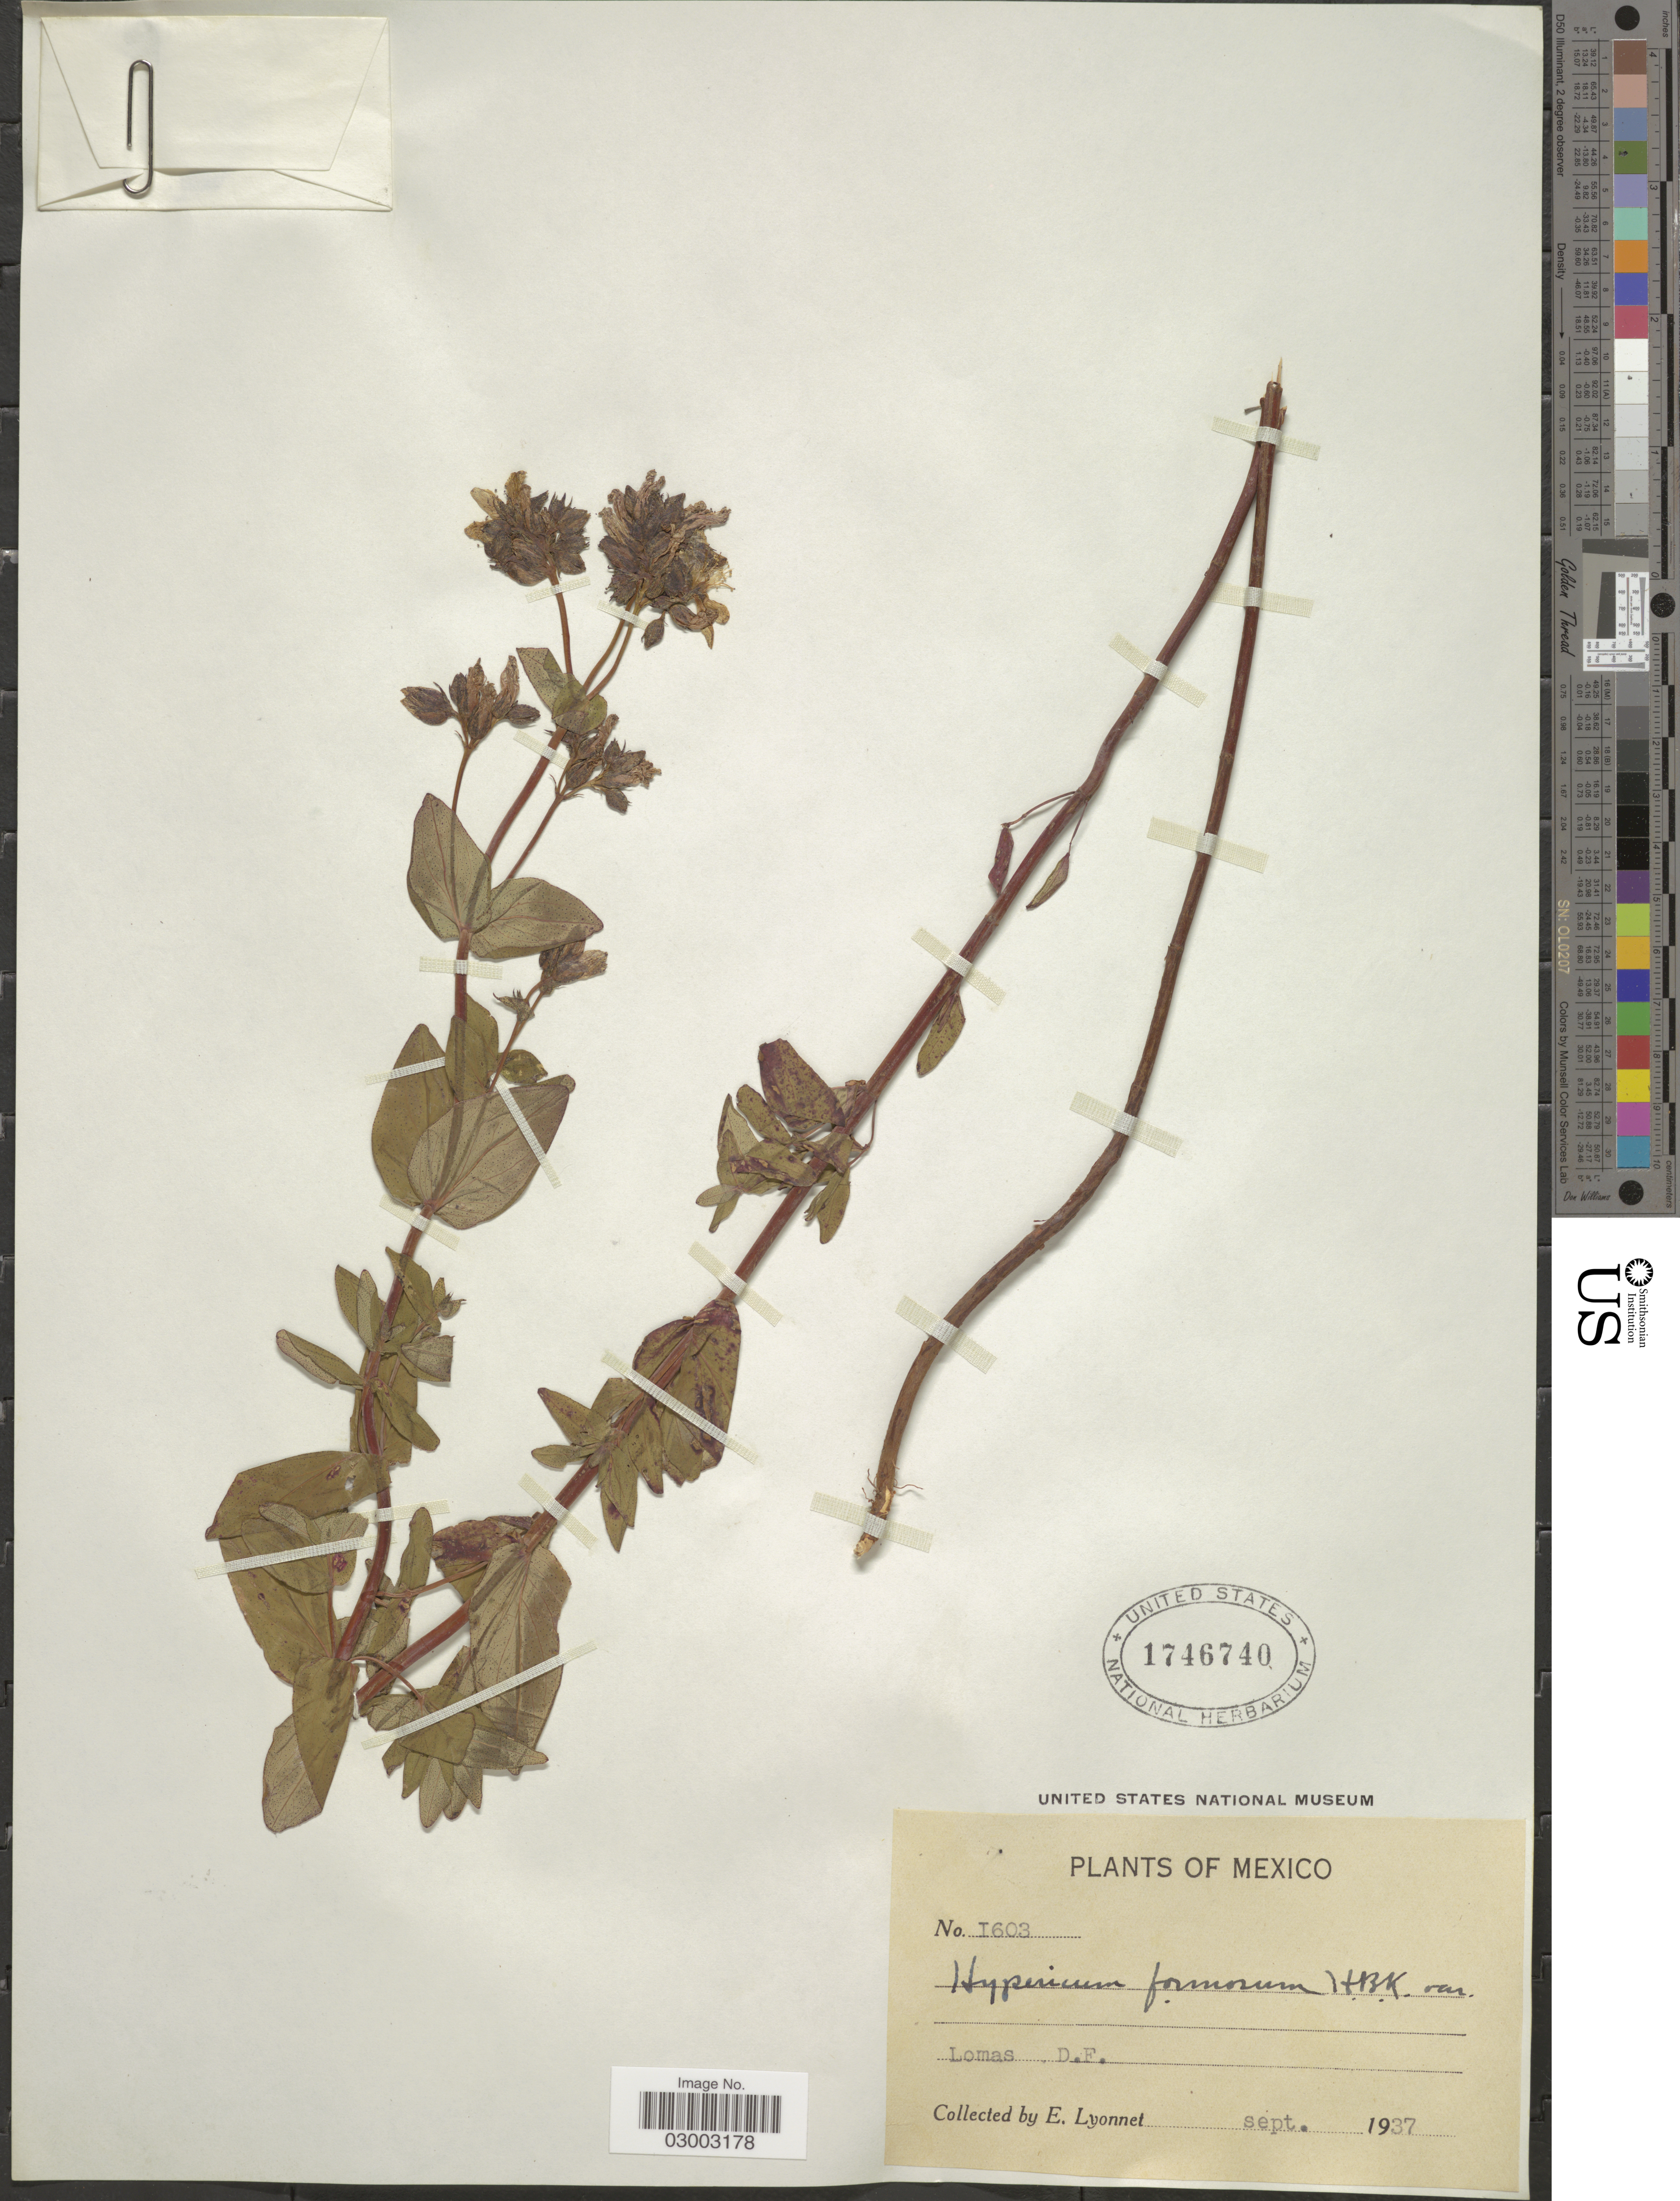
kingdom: Plantae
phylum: Tracheophyta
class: Magnoliopsida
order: Malpighiales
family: Hypericaceae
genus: Hypericum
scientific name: Hypericum formosum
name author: Kunth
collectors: E. Lyonnet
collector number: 1603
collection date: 1937-09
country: Mexico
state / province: Distrito Federal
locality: Lomas, D. F.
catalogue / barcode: US 1746740